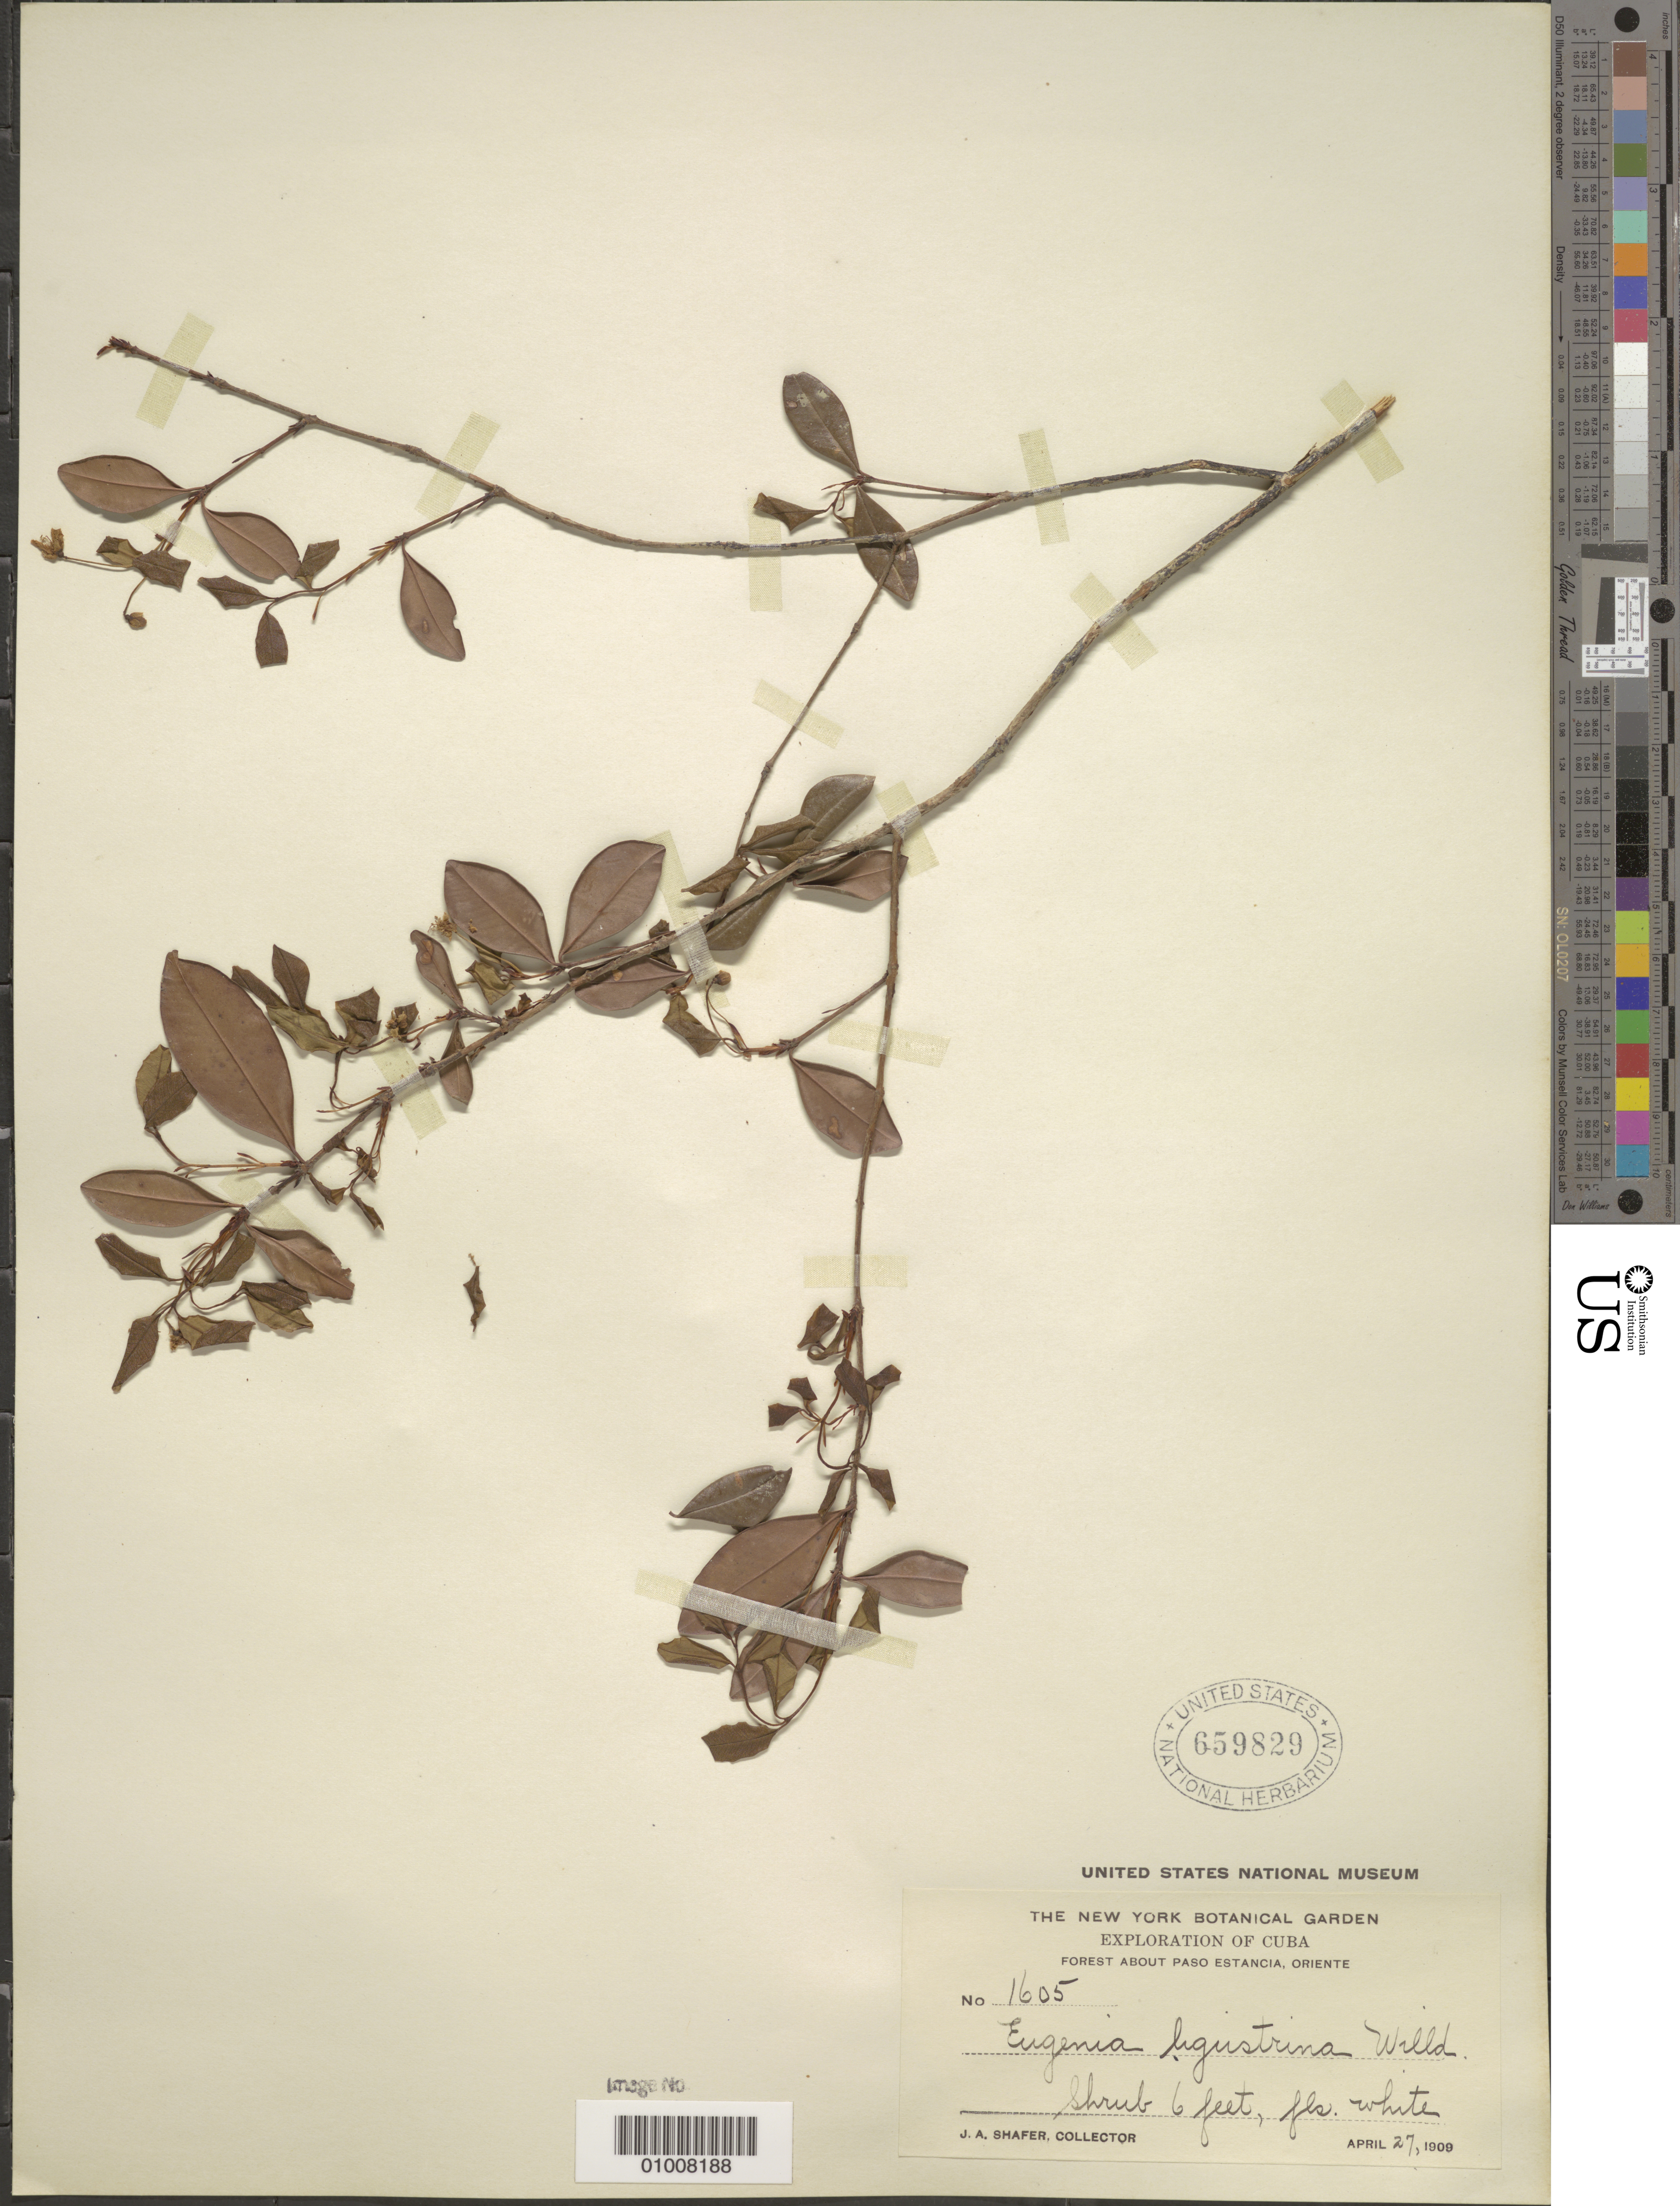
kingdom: Plantae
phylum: Tracheophyta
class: Magnoliopsida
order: Myrtales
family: Myrtaceae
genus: Eugenia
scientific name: Eugenia ligustrina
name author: (Sw.) Willd.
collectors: J. A. Shafer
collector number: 1605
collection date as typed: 27 Apr 1909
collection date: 1909-04-27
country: Cuba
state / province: Granma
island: Cuba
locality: Forest about Paso Estancia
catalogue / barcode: US 659829